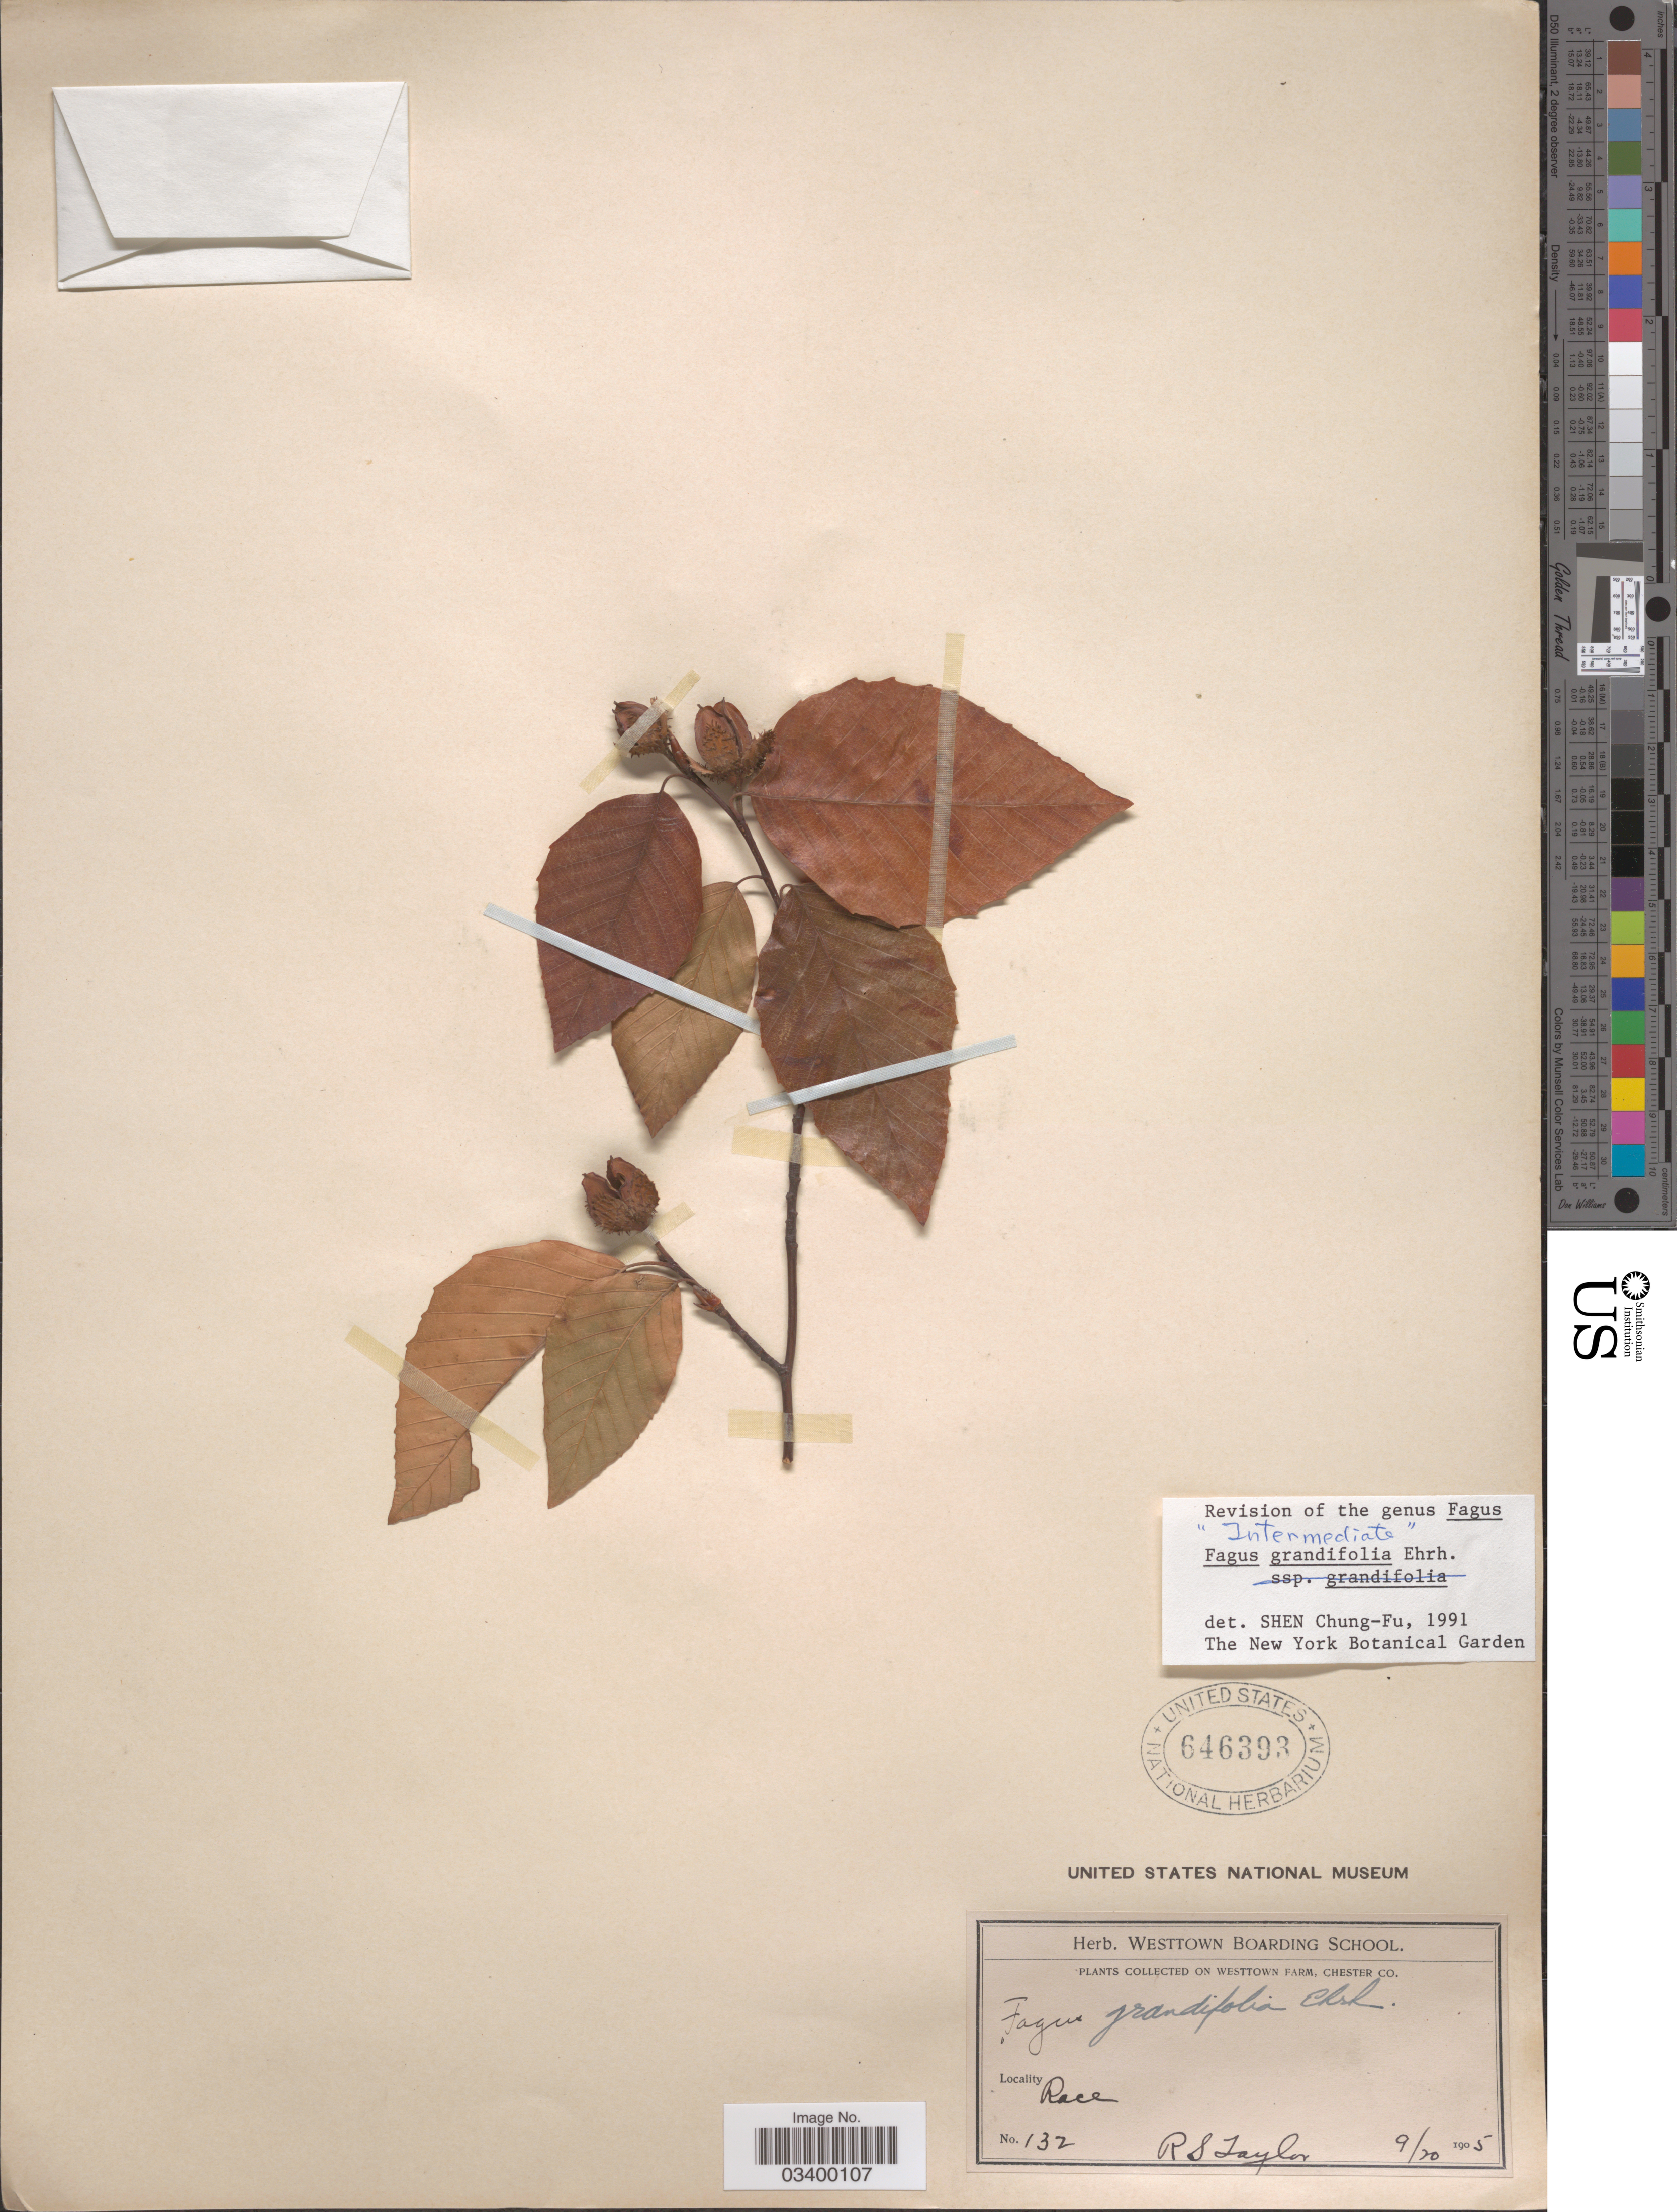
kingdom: Plantae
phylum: Tracheophyta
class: Magnoliopsida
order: Fagales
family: Fagaceae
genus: Fagus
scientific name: Fagus grandifolia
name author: Ehrh.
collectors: R. Taylor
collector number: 132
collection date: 1905-09-20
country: United States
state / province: Pennsylvania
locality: Westtown Farm, Chester Co. Race.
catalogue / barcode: US 646393